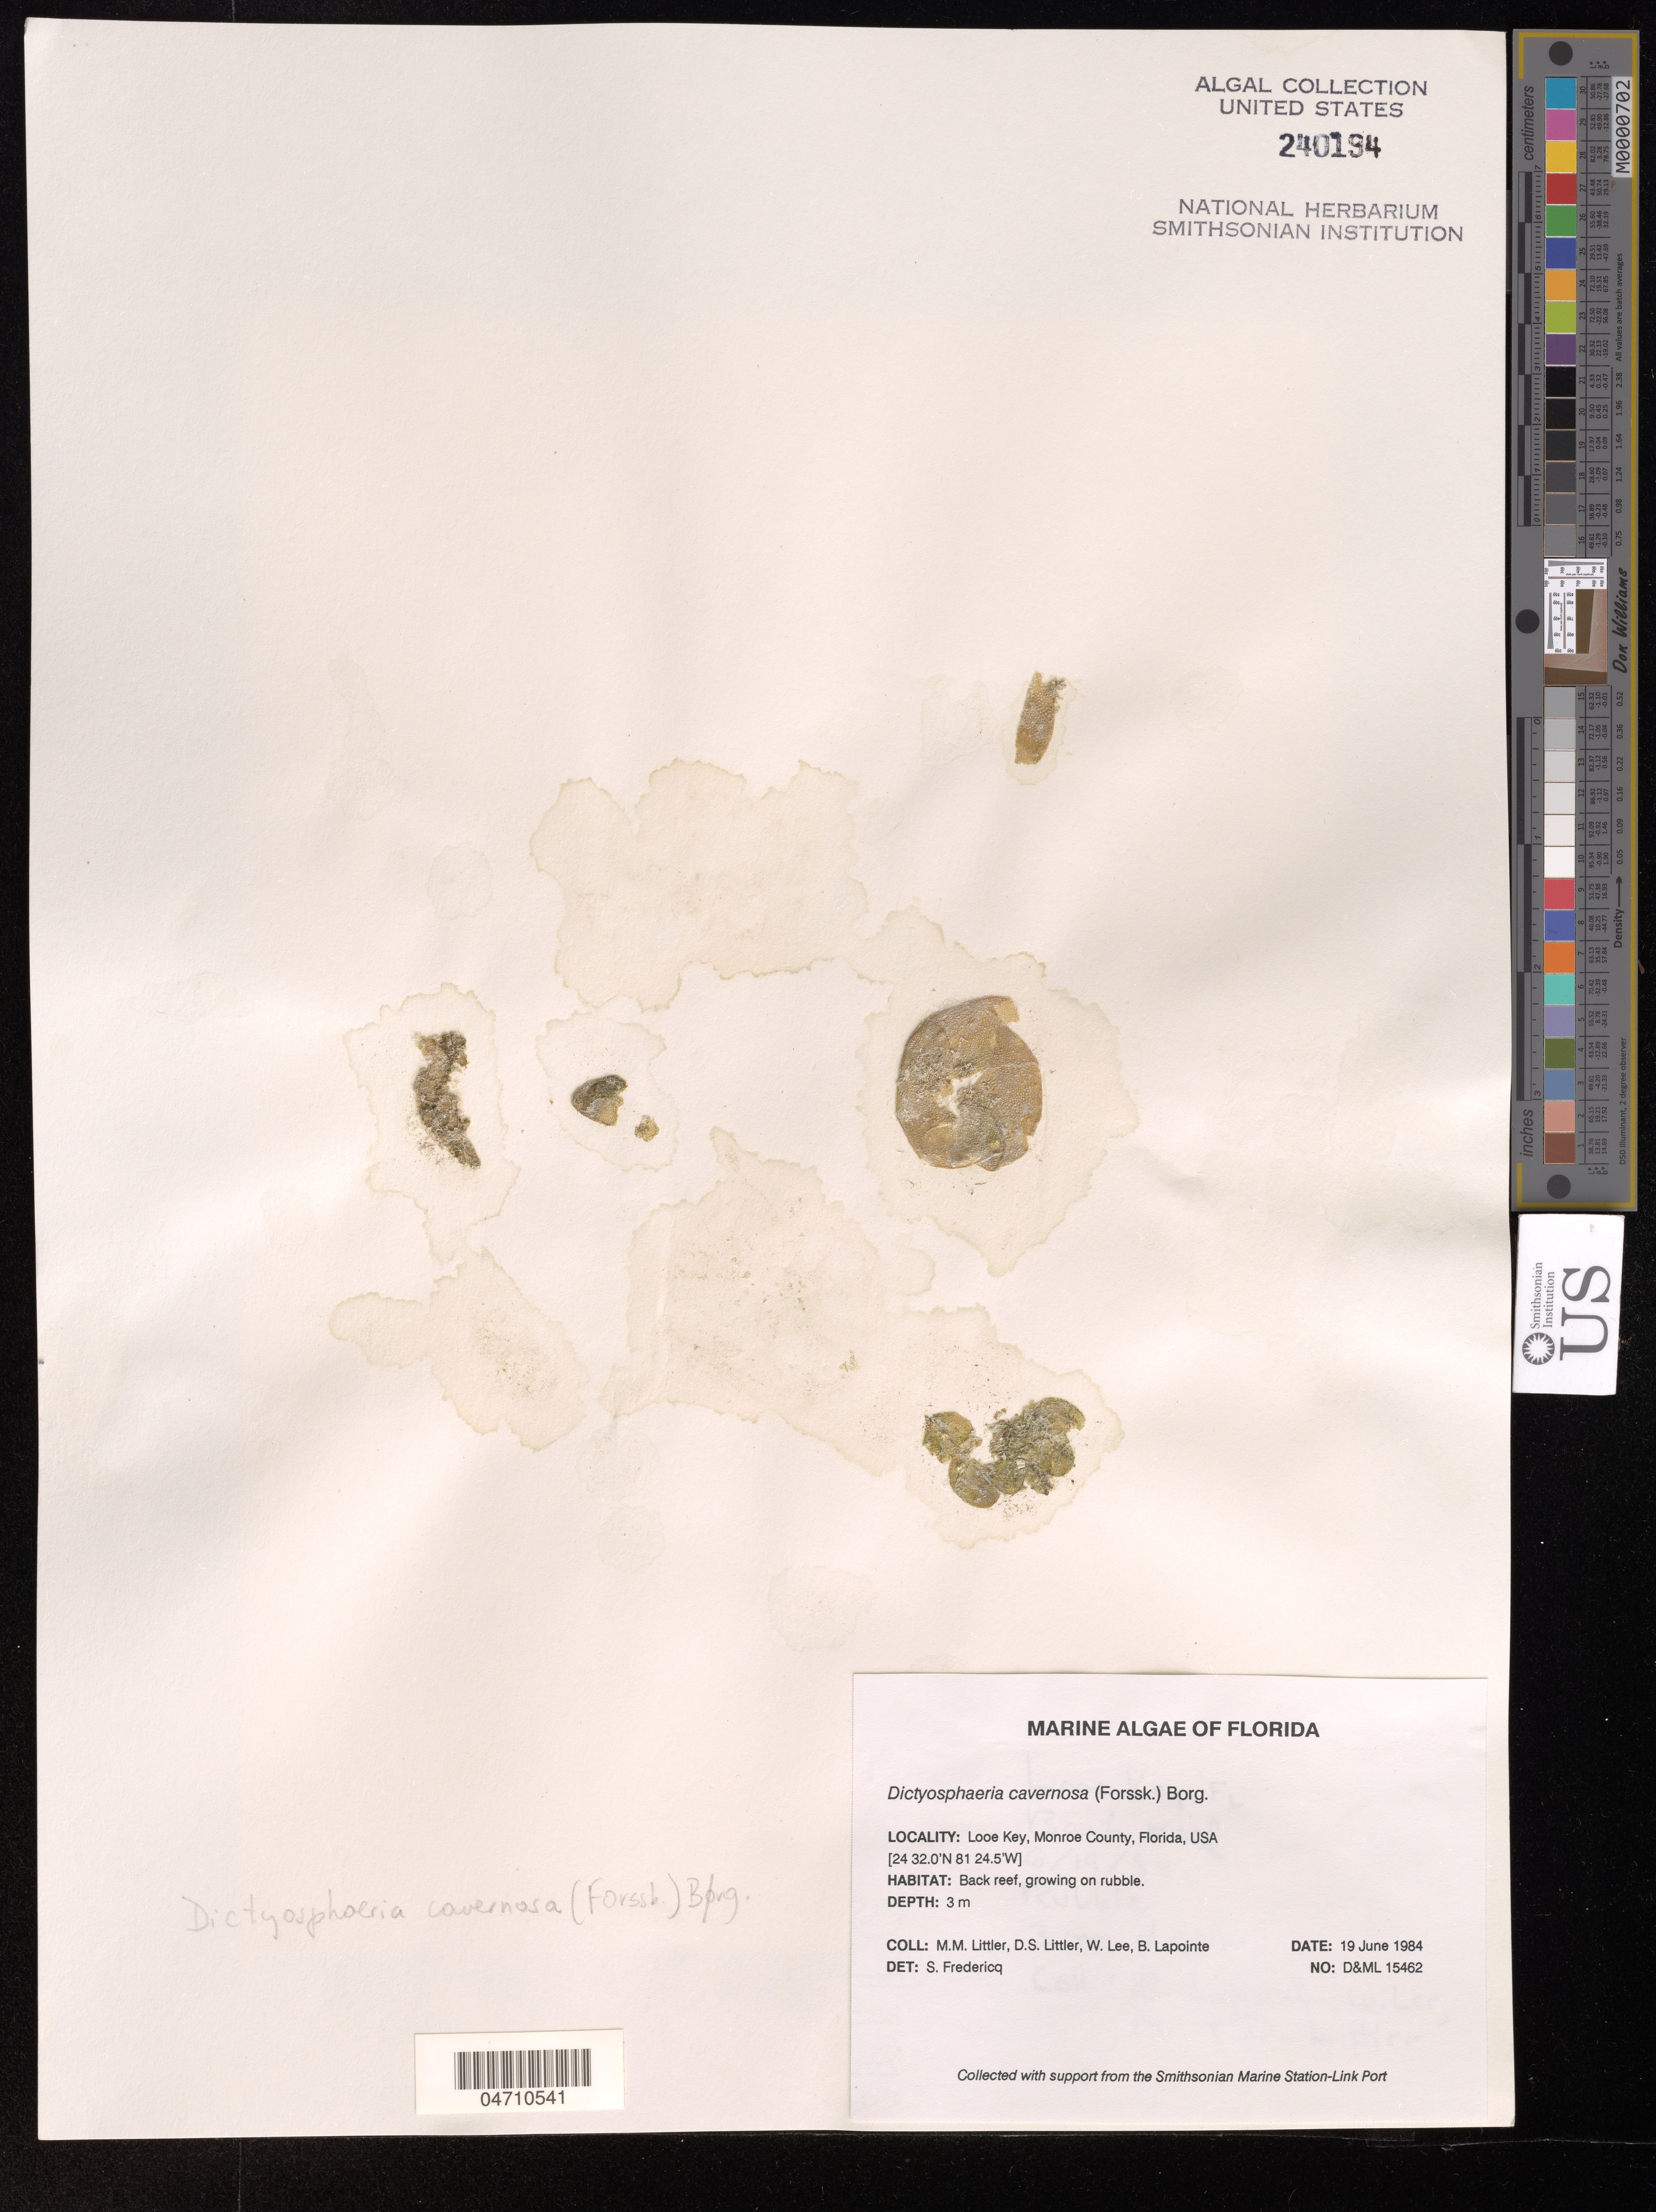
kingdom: Plantae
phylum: Chlorophyta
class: Ulvophyceae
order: Siphonocladales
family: Siphonocladaceae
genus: Dictyosphaeria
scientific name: Dictyosphaeria cavernosa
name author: (Forssk.) Børgesen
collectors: M. M. Littler, D. S. Littler, B. Lapointe & W. Lee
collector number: D&ML 15462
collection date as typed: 19 Jun 1984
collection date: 1984-06-19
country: United States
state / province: Florida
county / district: Monroe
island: Looe Key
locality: Looe Key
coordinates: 24 32.0' N, 81 24.5' W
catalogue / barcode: US 240194